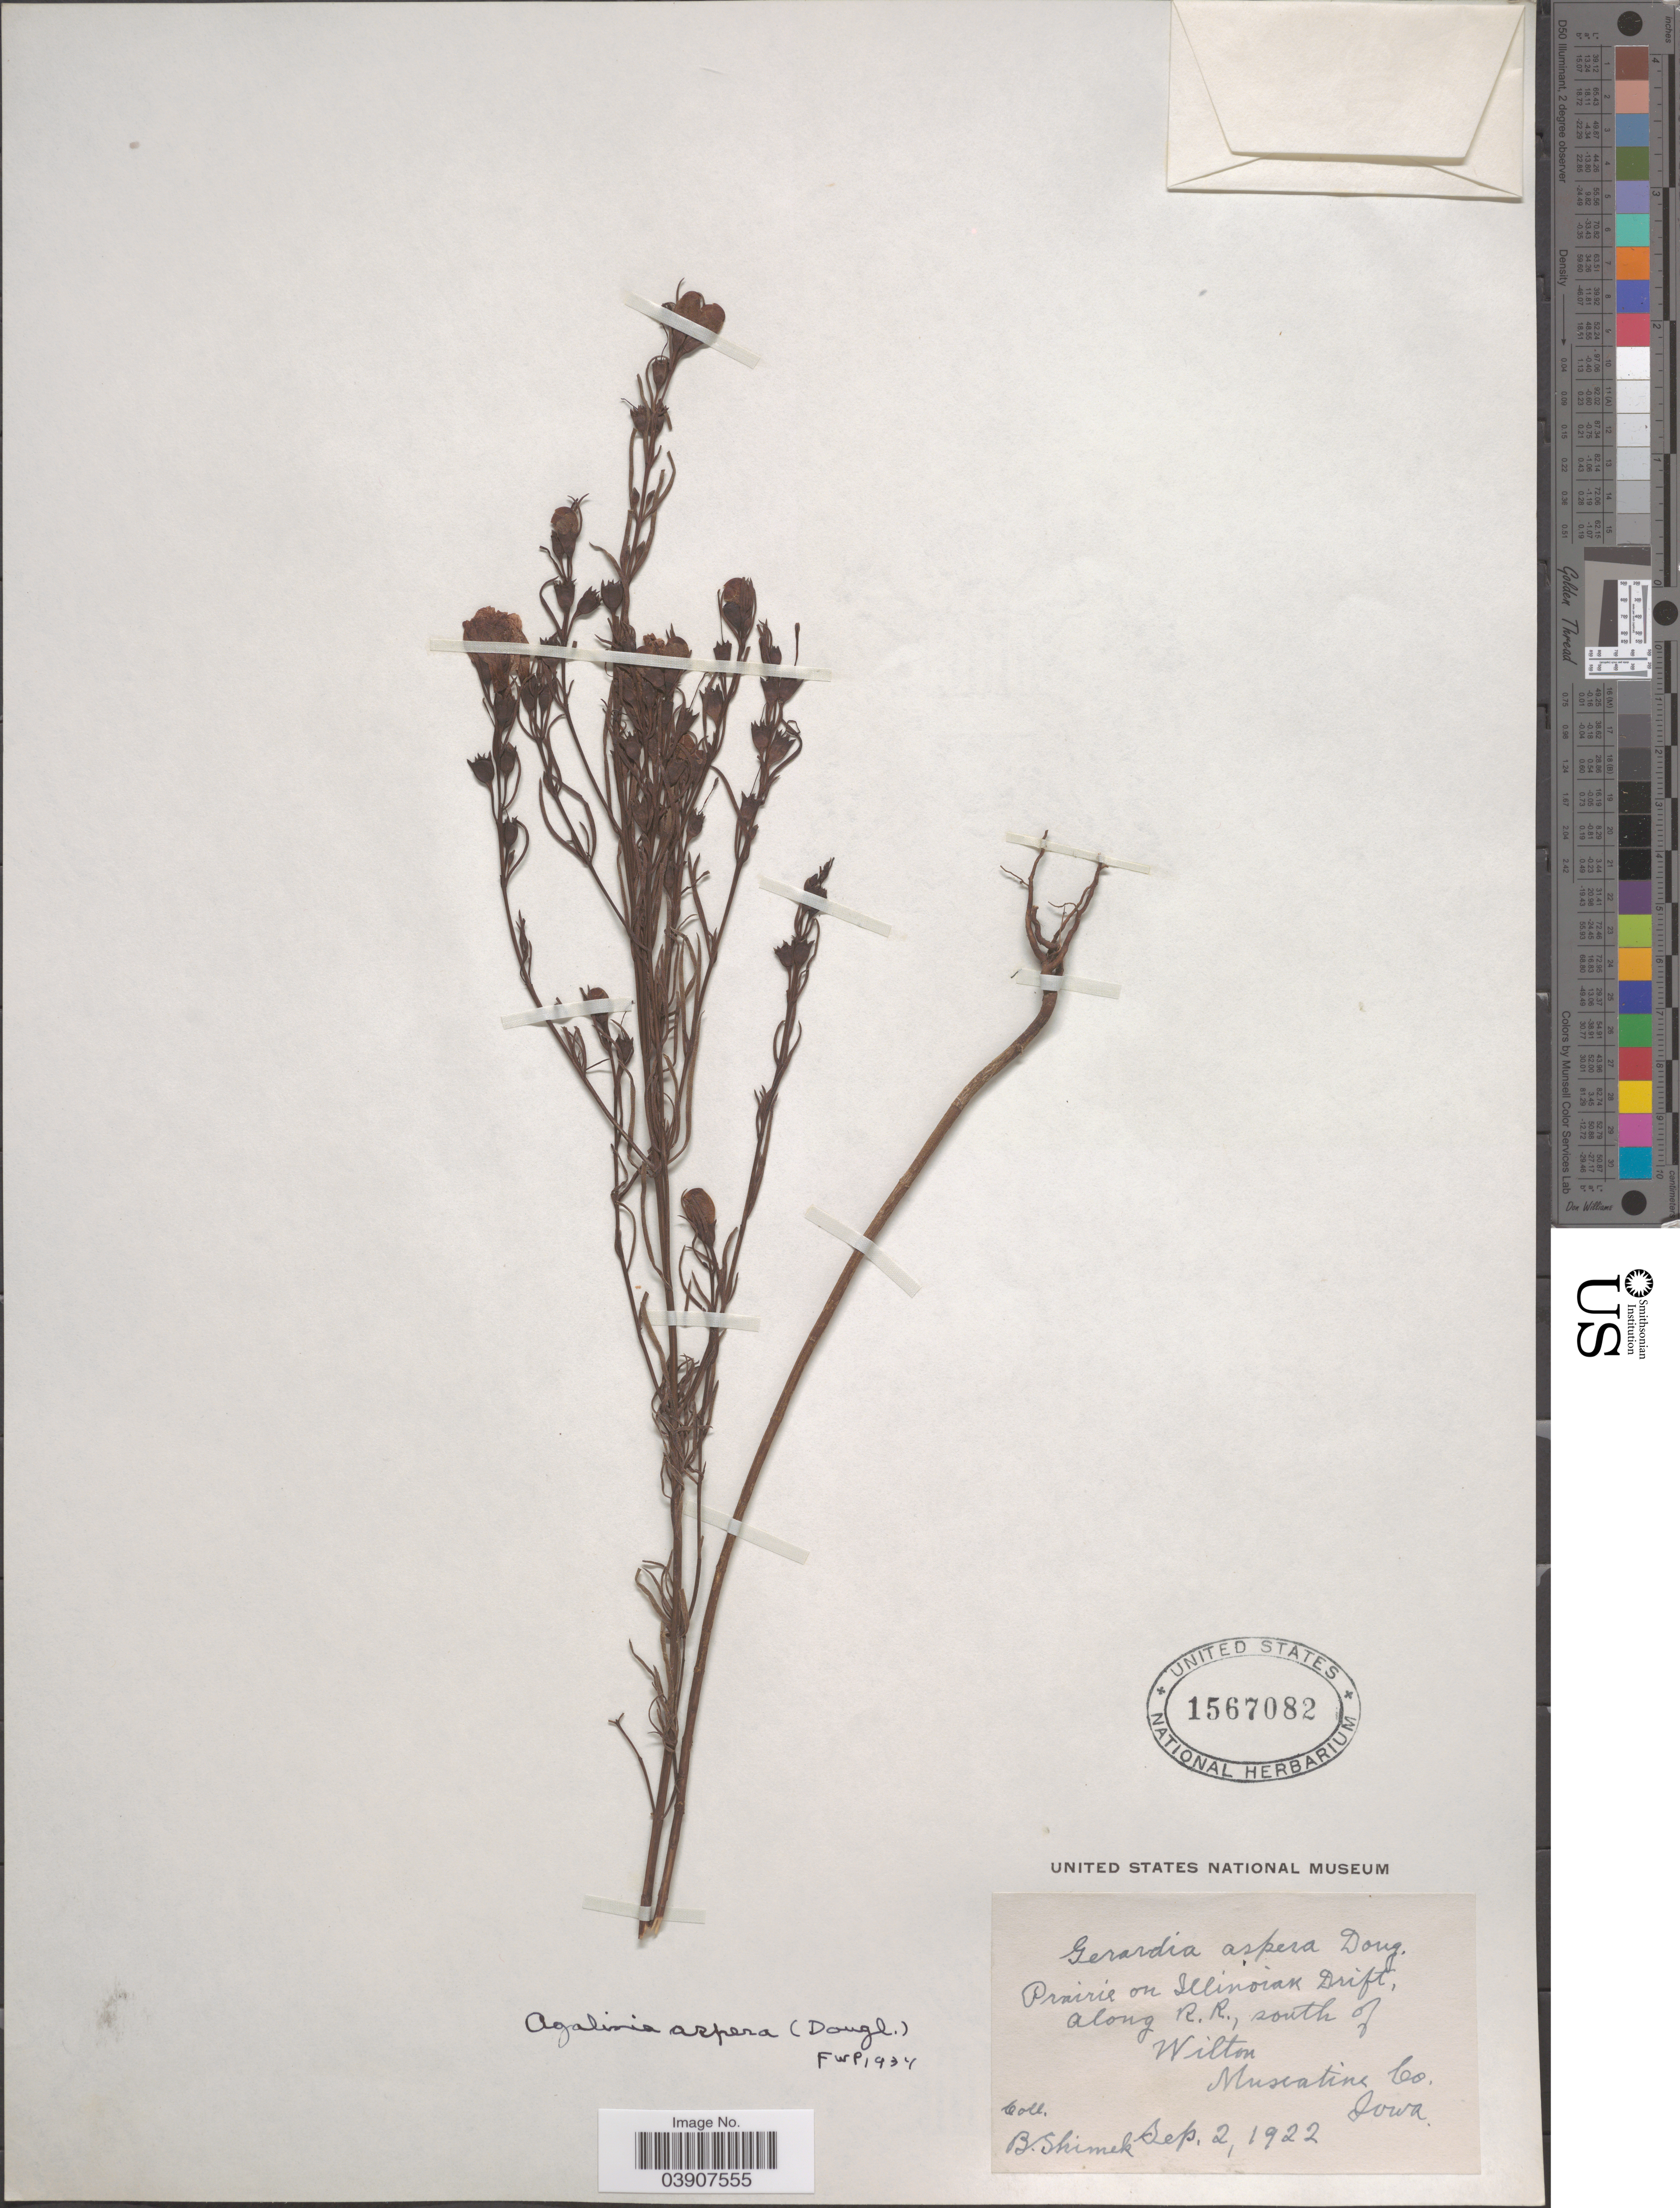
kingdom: Plantae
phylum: Tracheophyta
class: Magnoliopsida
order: Lamiales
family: Orobanchaceae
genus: Agalinis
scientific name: Agalinis aspera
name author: (Douglas ex Benth.) Britton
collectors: B. Shimek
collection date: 1922-09-02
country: United States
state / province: Iowa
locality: Prairie on Illinoian Drift, along R.R. south of Wilton Muscatine Co.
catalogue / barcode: US 1567082